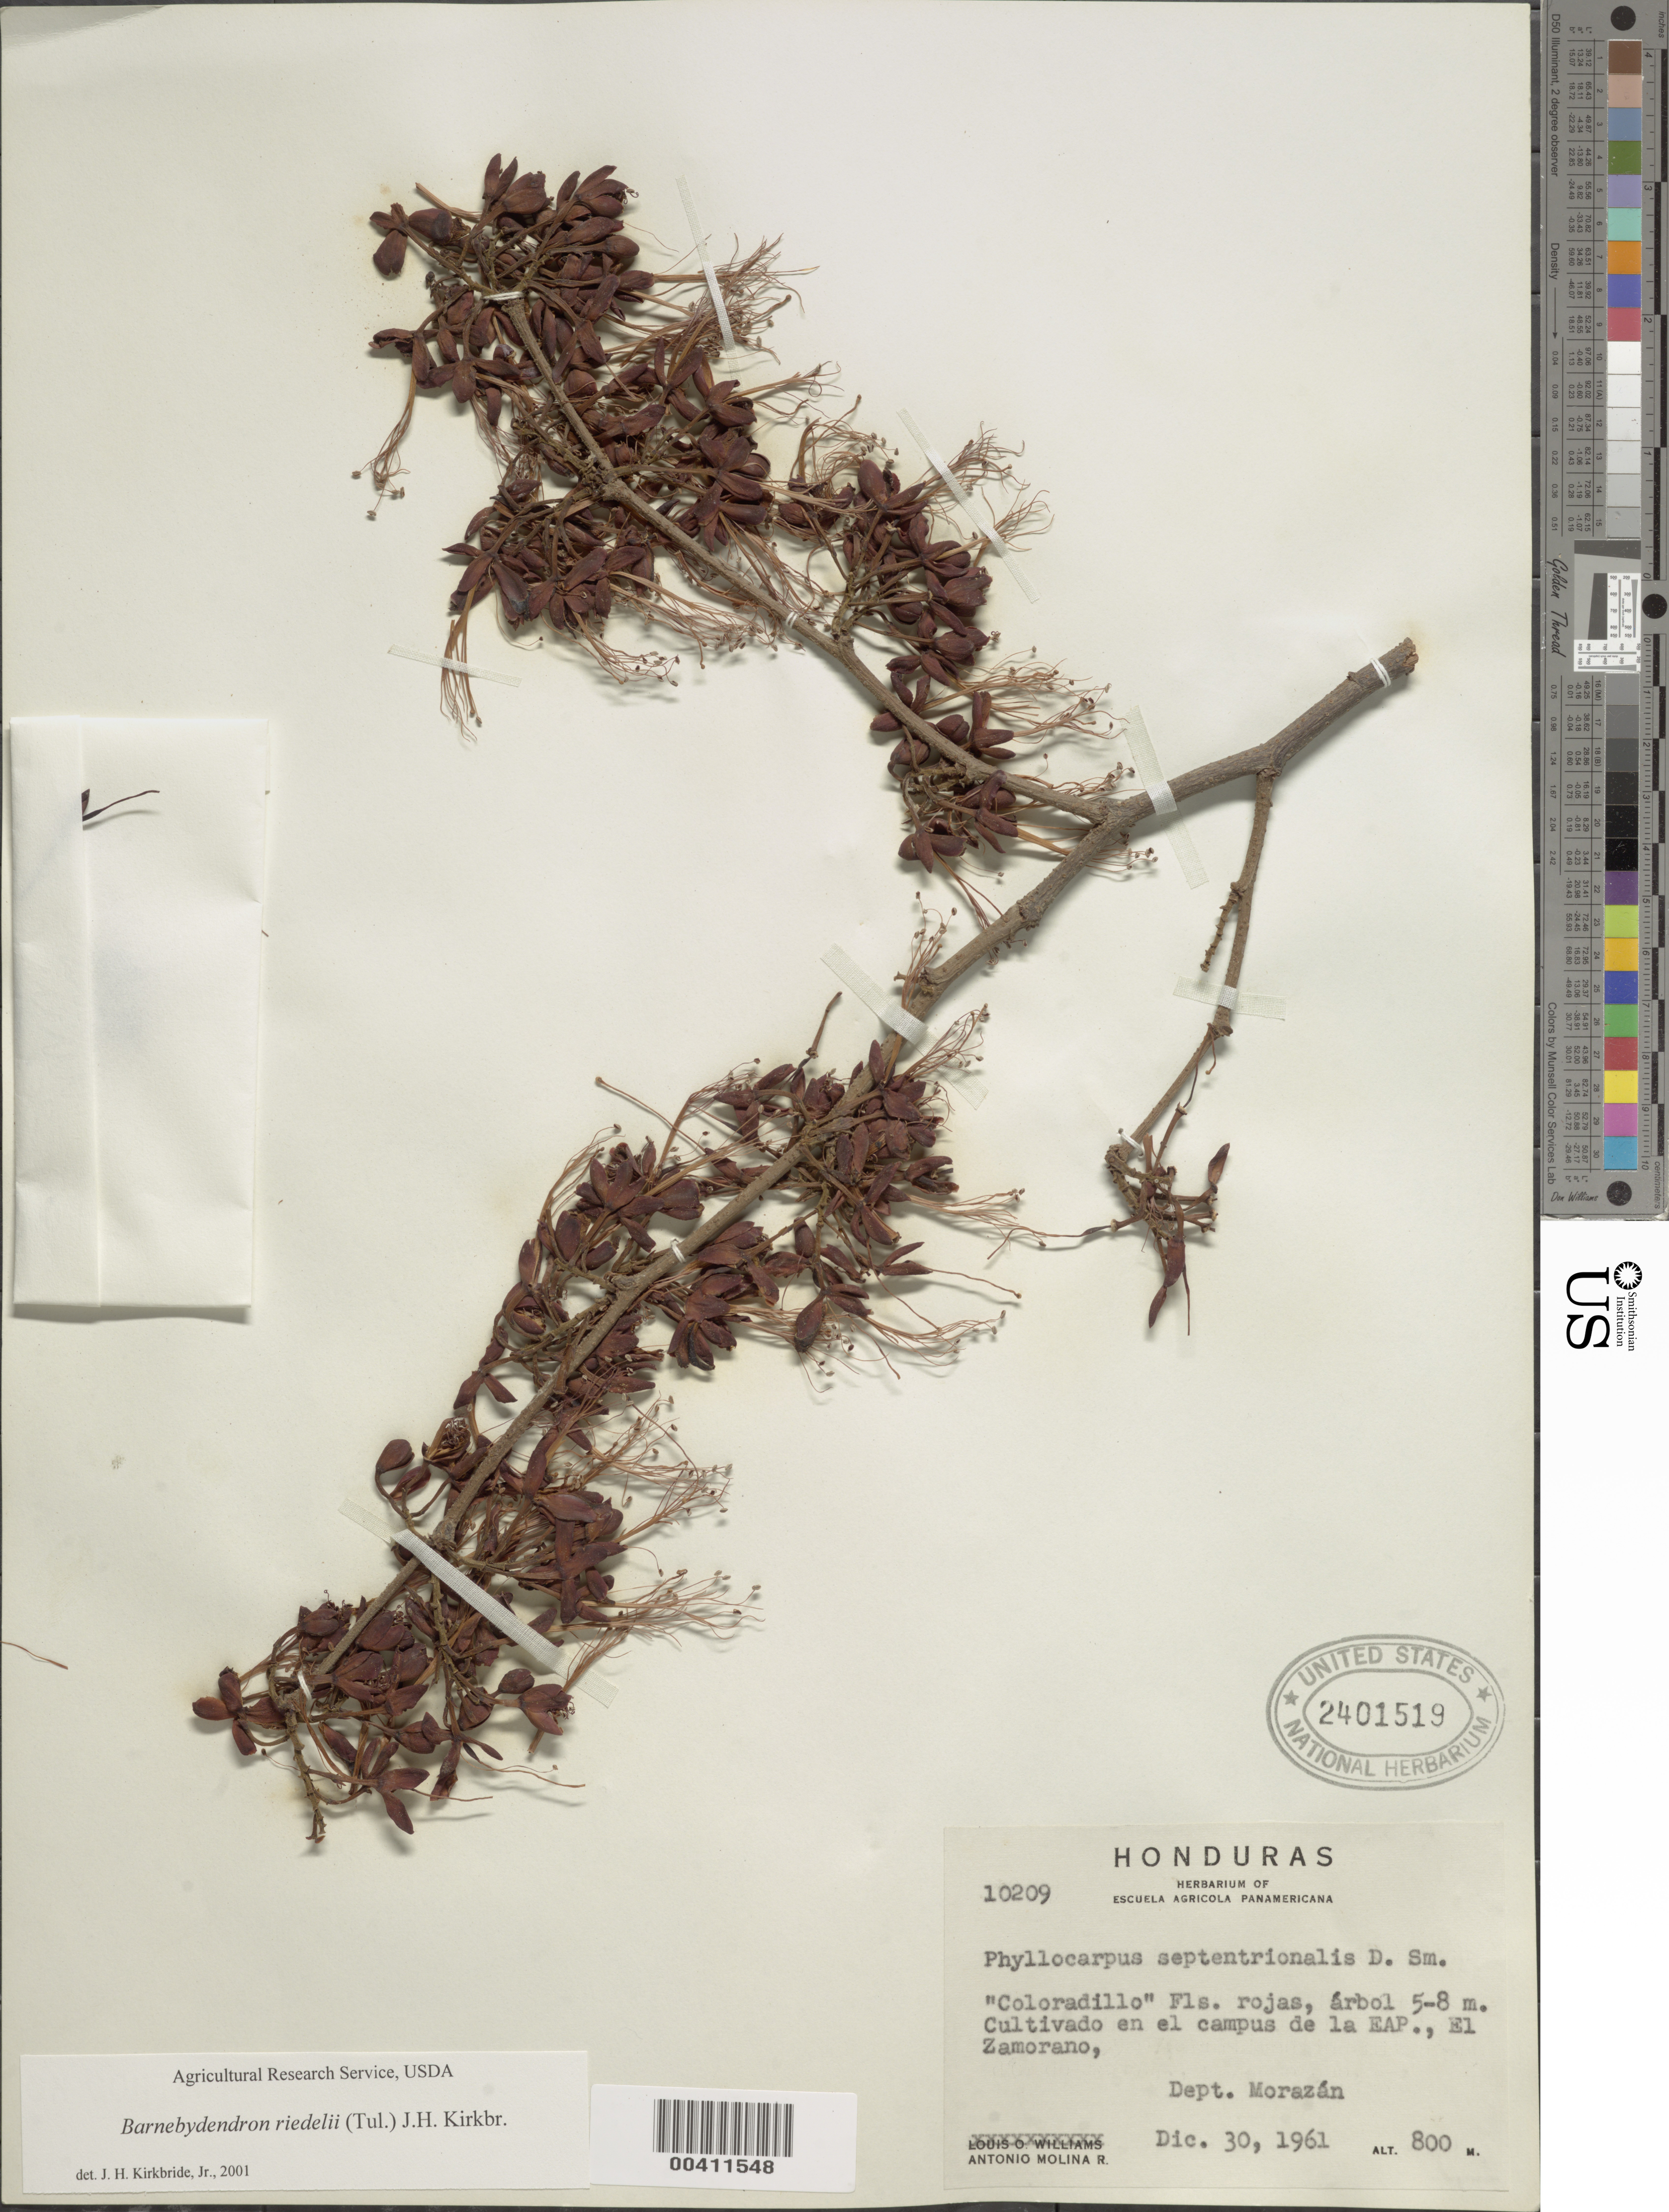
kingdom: Plantae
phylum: Tracheophyta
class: Magnoliopsida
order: Fabales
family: Fabaceae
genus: Barnebydendron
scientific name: Barnebydendron riedelii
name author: (Tul.) J.H. Kirkbr.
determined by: Kirkbride, J. H.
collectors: A. Molina R.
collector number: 10209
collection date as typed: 30 Dec 1961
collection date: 1961-12-30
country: Honduras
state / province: Fco. Morazán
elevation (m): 800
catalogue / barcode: US 2401519